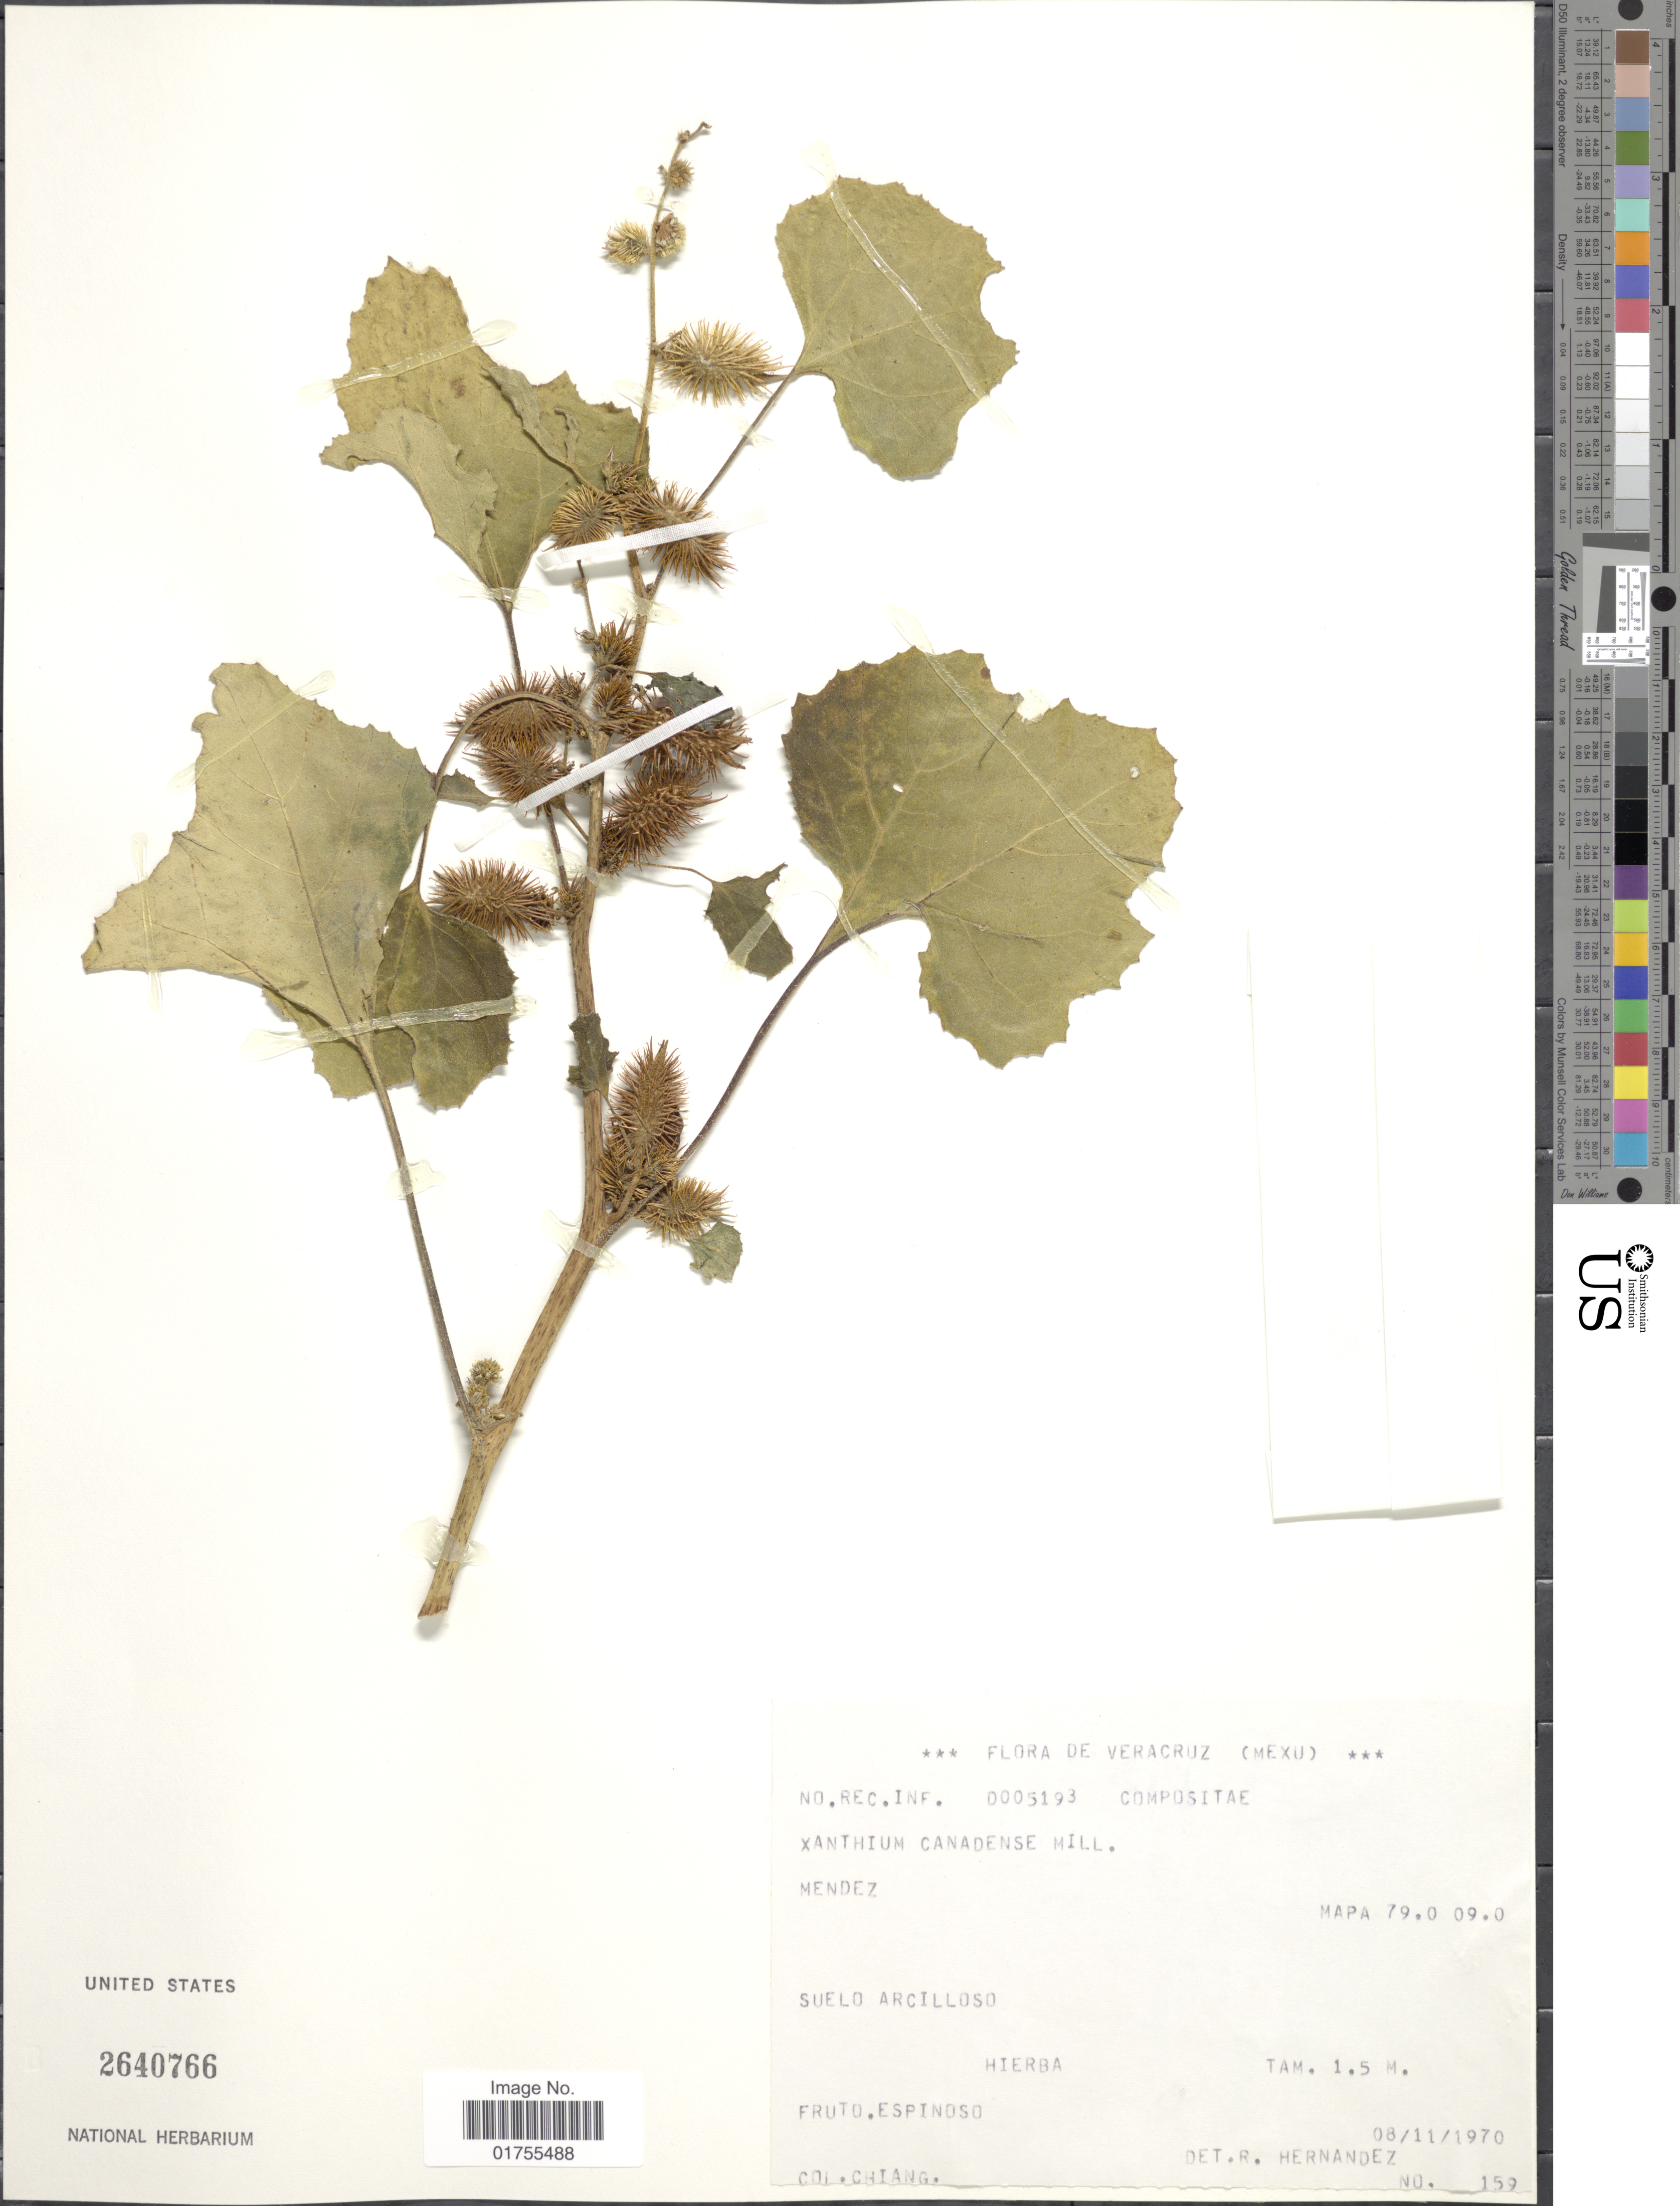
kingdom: Plantae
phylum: Tracheophyta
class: Magnoliopsida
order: Asterales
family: Asteraceae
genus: Xanthium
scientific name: Xanthium canadense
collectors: -. Chiang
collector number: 159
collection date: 1970-11-08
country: Mexico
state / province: Veracruz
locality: Vera Cruz, Mendez, Mapa 79.0 09.0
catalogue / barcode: US 2640766